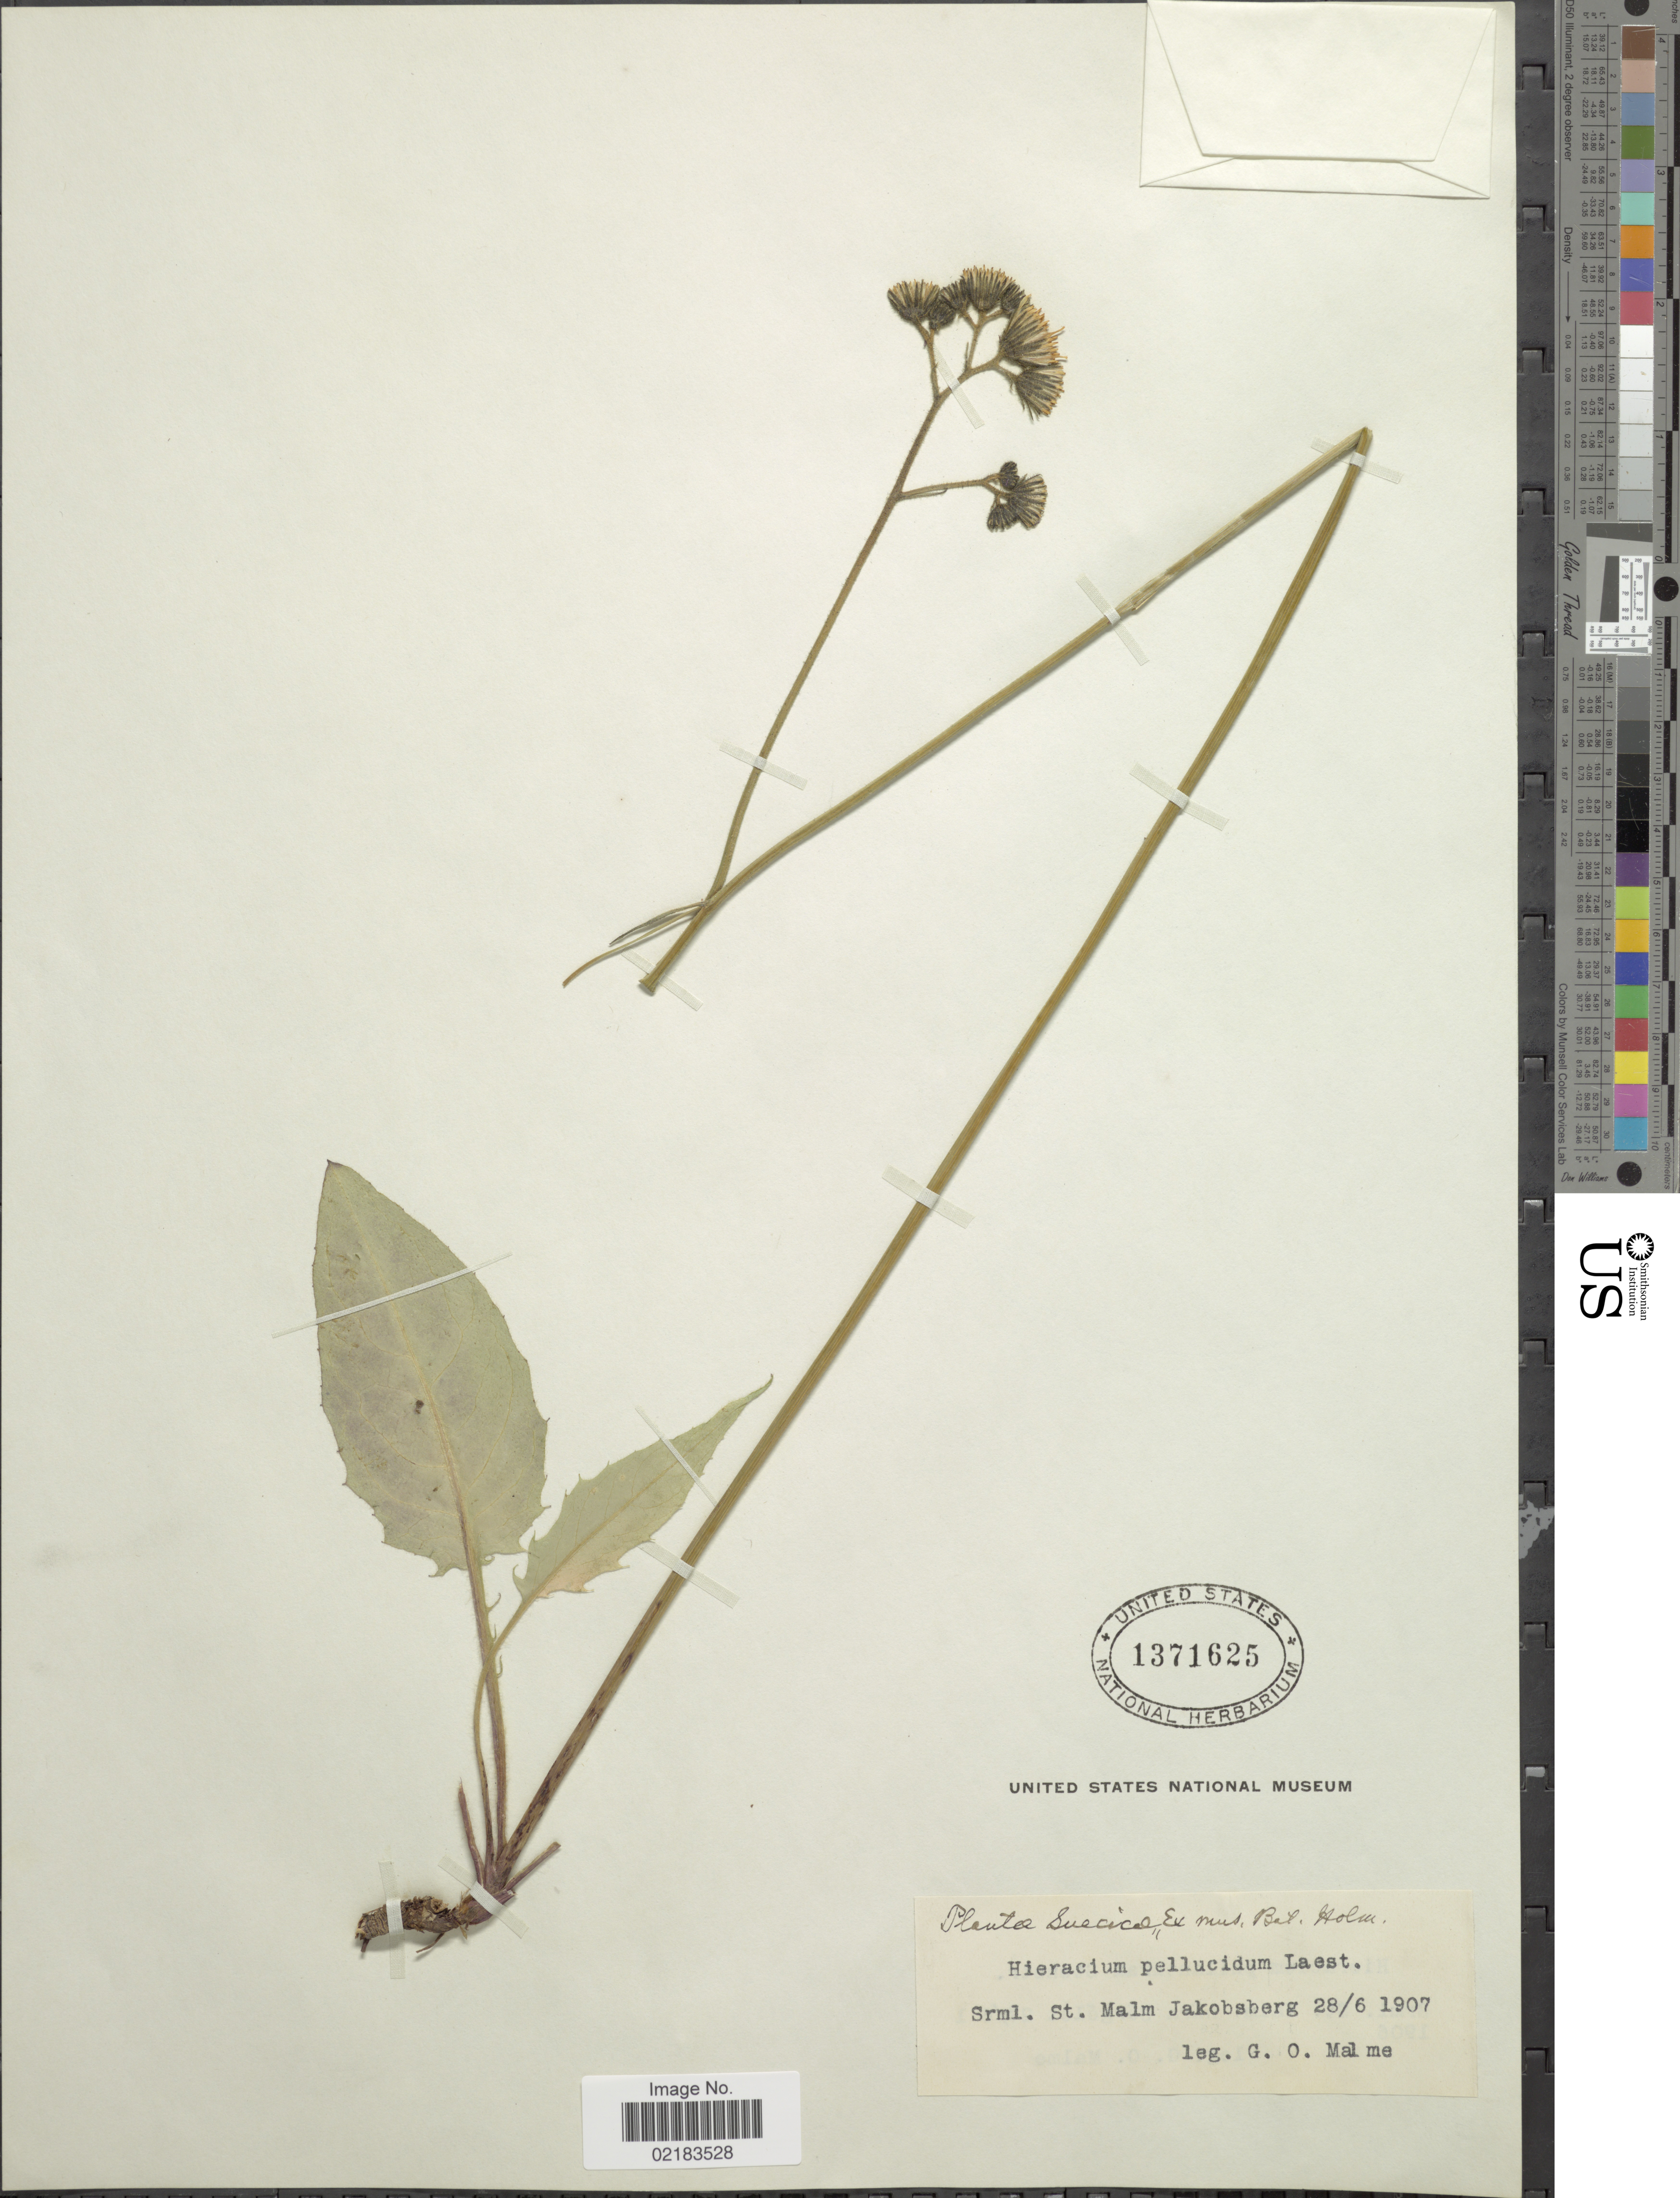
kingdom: Plantae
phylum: Tracheophyta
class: Magnoliopsida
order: Asterales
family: Asteraceae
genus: Hieracium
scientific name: Hieracium pellucidum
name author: Laest.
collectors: G. O. A. Malme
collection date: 1907-06-28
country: Sweden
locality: Srml. St. Malm Jakobsberg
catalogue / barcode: US 1371625